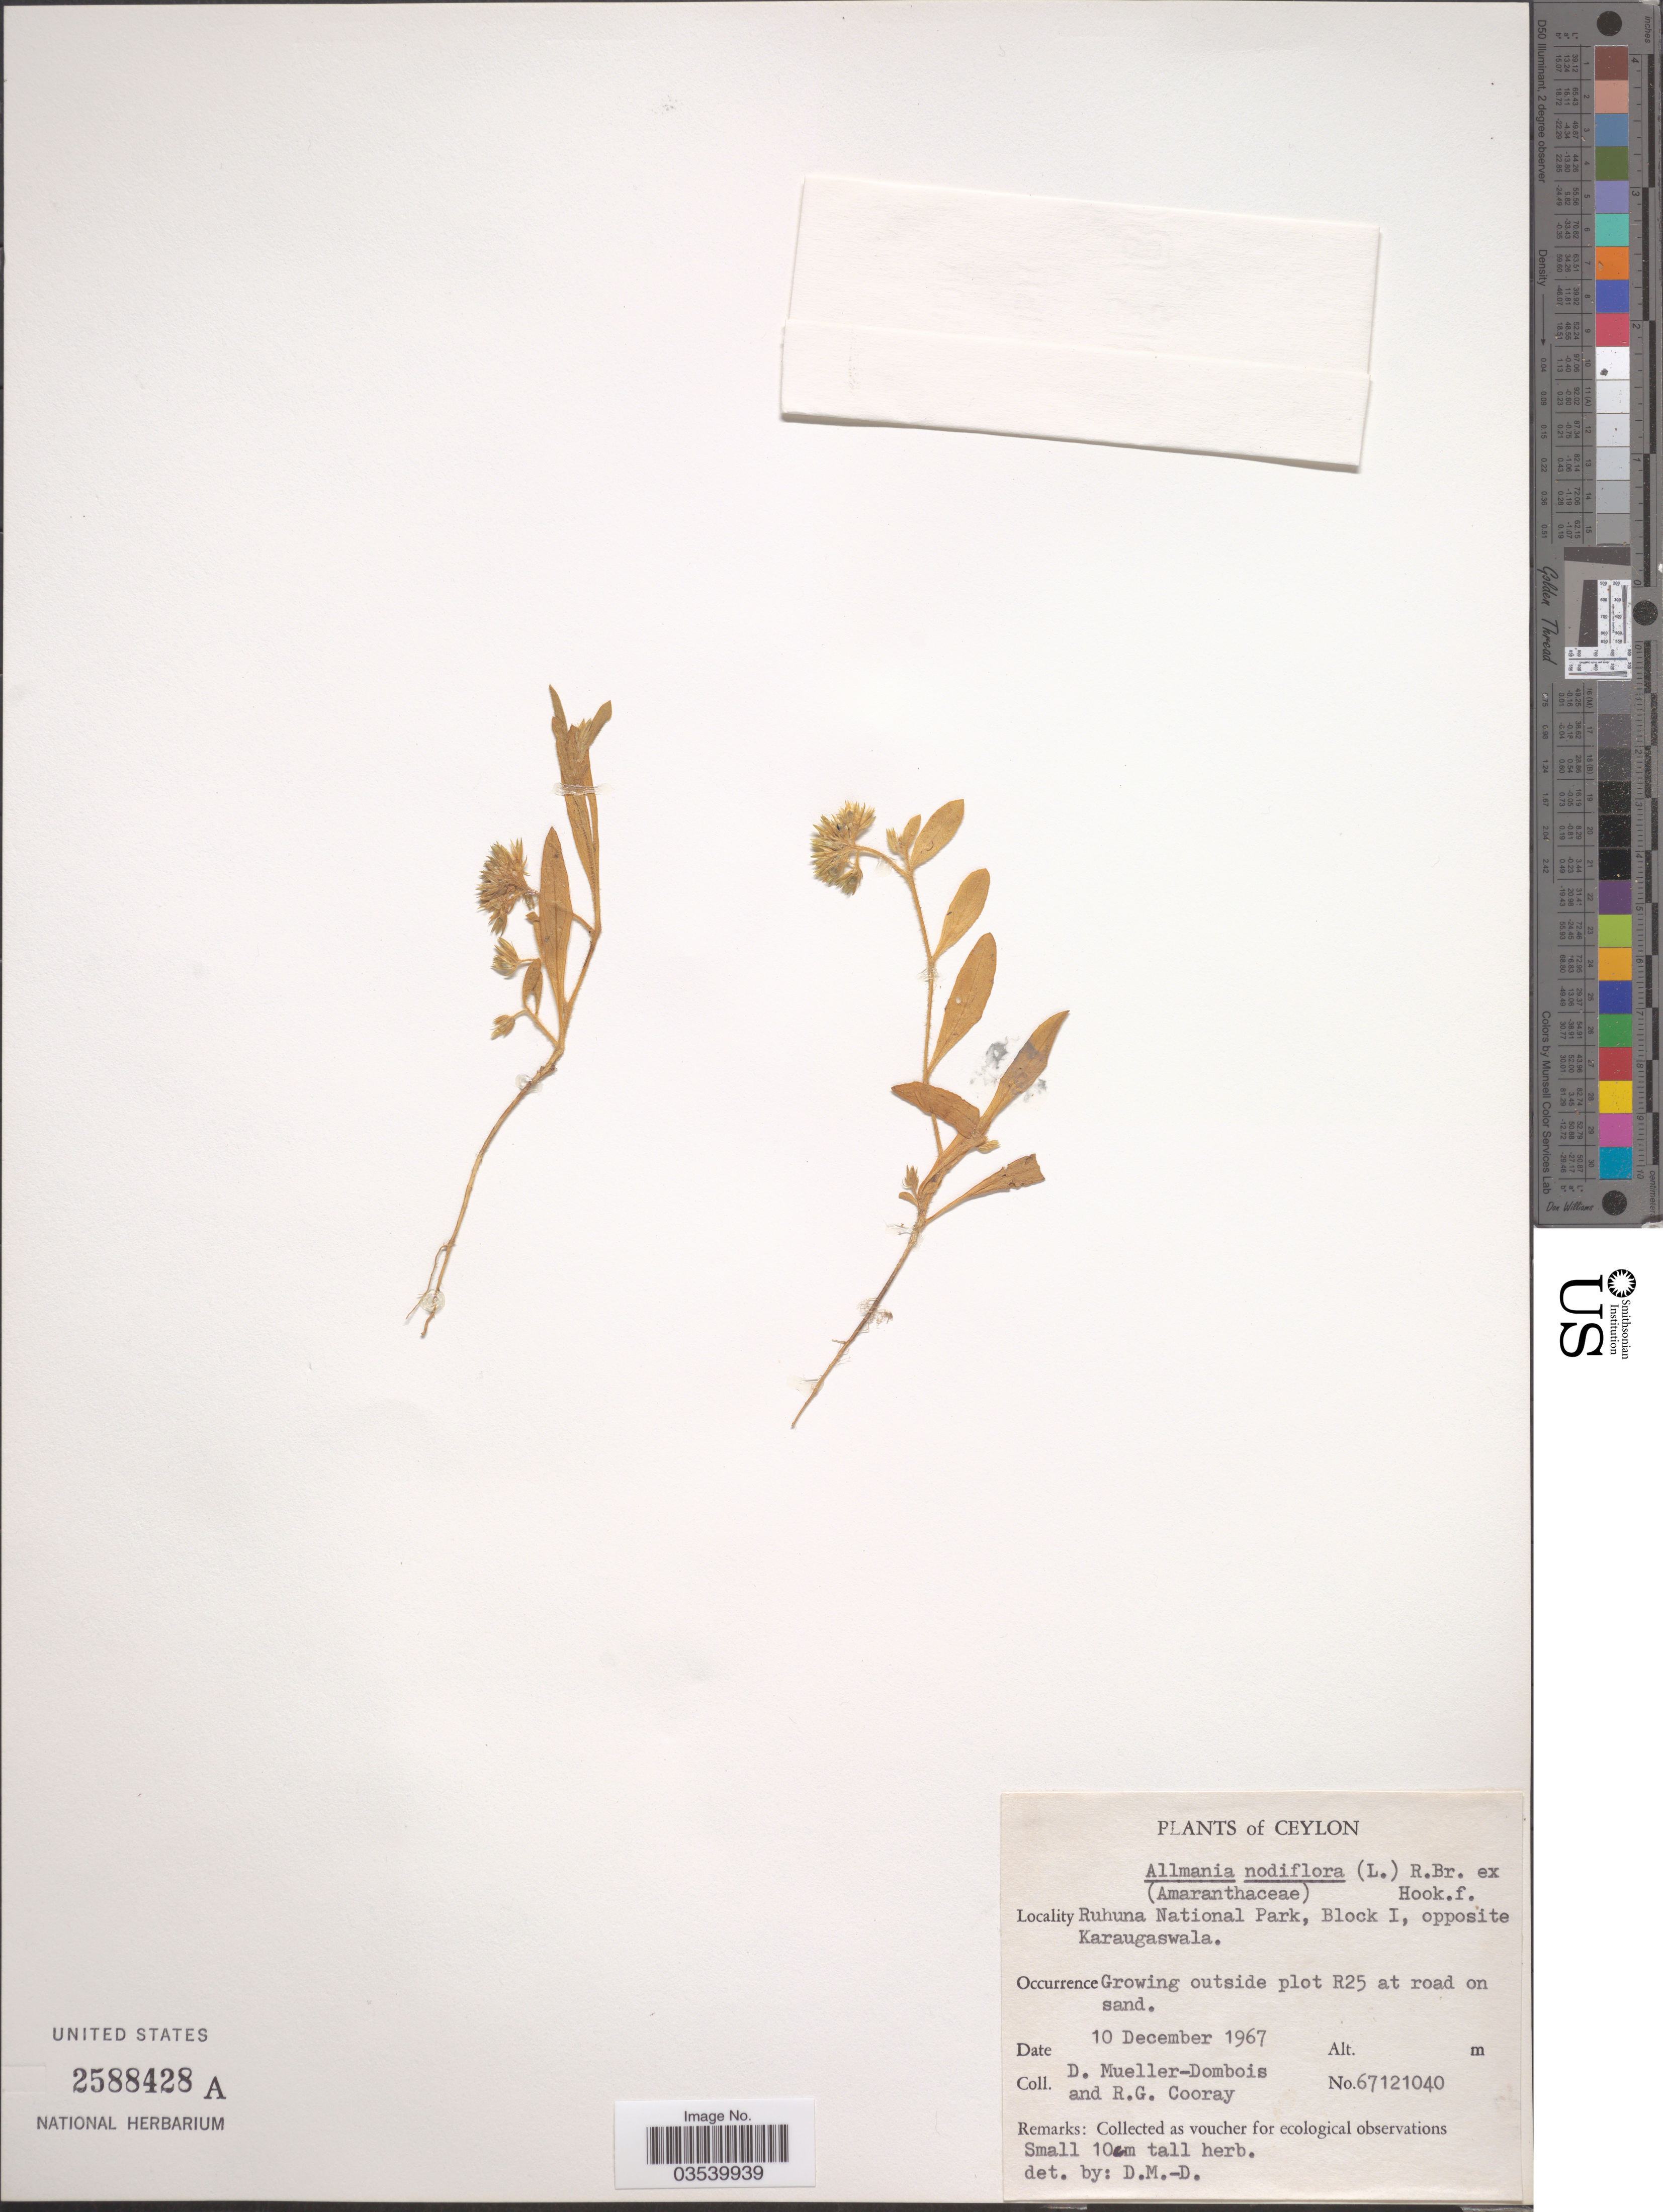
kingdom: Plantae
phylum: Tracheophyta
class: Magnoliopsida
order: Caryophyllales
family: Amaranthaceae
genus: Allmania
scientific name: Allmania nodiflora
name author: (L.) R. Br. ex Wight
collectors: D. Mueller-Dombois & R. Cooray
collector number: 67121040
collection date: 1967-12-10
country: Sri Lanka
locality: Ceylon. Ruhuna National Park, Block I, opposite Karaugaswala. Growing outside plot R25 at road on sand.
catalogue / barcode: US 2588428A